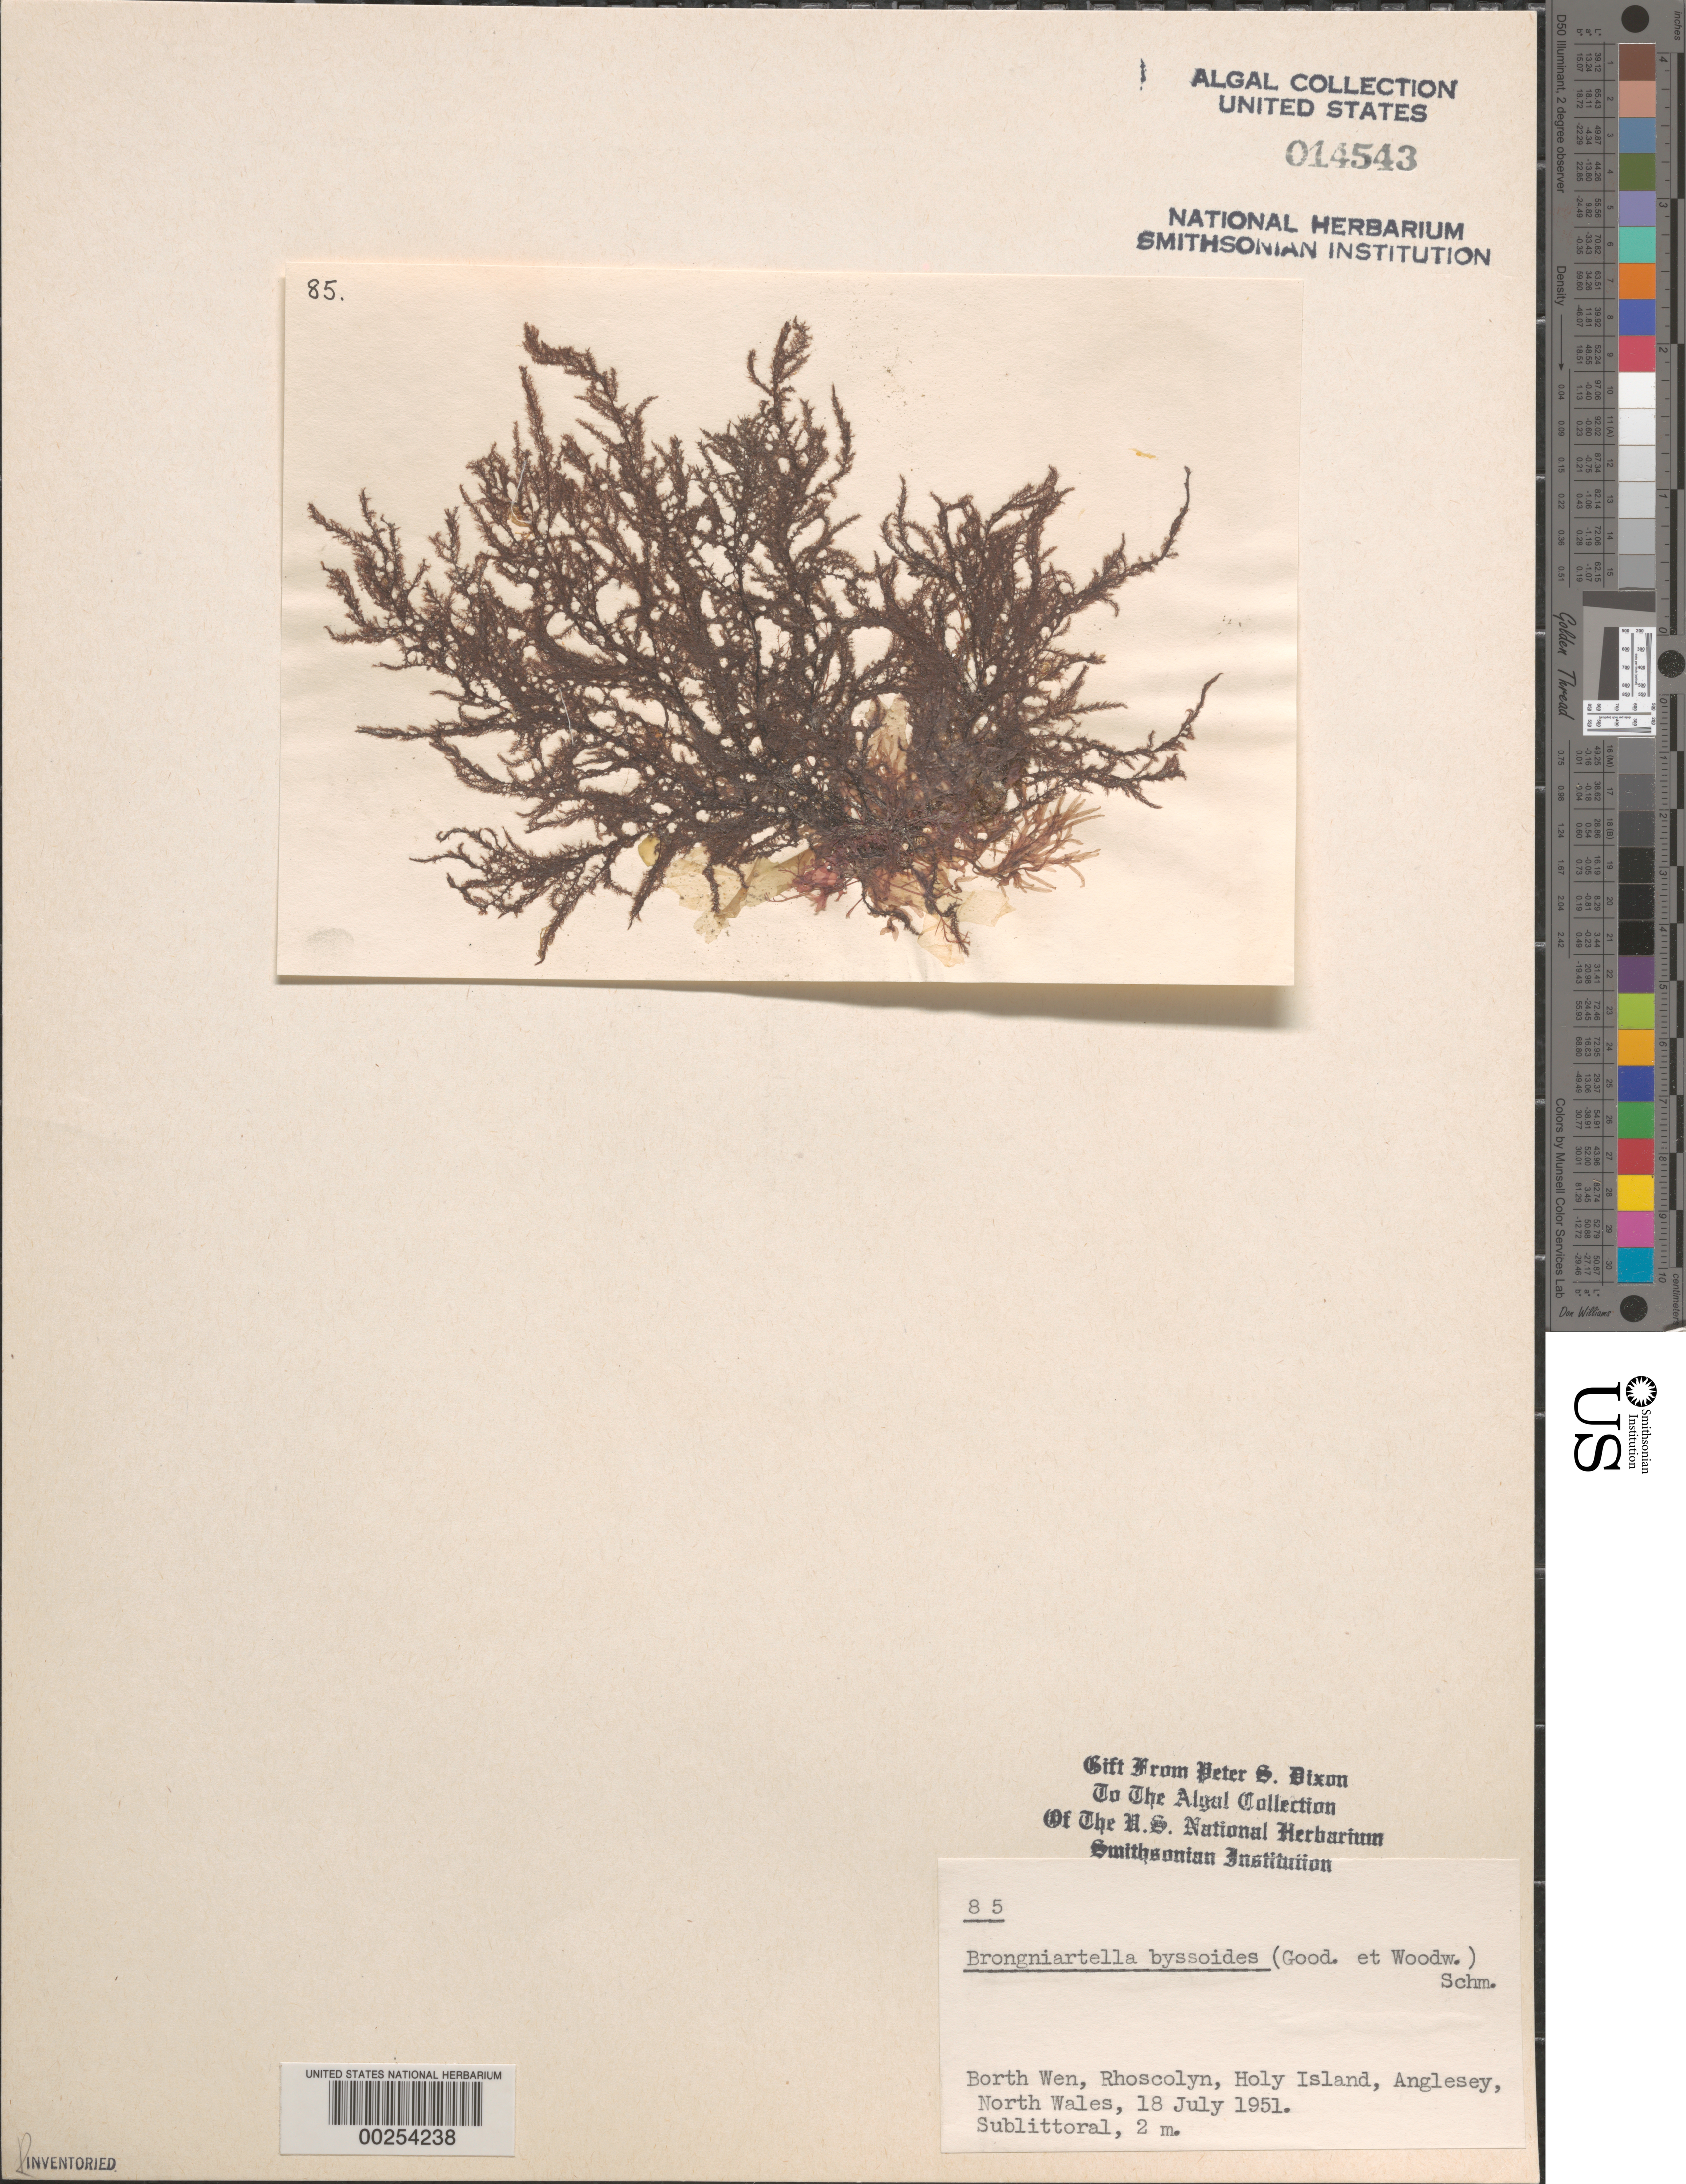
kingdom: Plantae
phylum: Rhodophyta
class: Florideophyceae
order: Ceramiales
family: Rhodomelaceae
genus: Brongniartella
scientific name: Brongniartella byssoides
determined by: Dixon, P. S.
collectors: P. S. Dixon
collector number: PSD 85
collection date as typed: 18 Jul 1951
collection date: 1951-07-18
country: United Kingdom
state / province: Wales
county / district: Gwynedd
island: Anglesey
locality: Borth Wen, Rhoscolyn, Holy Island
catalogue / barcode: US 14543